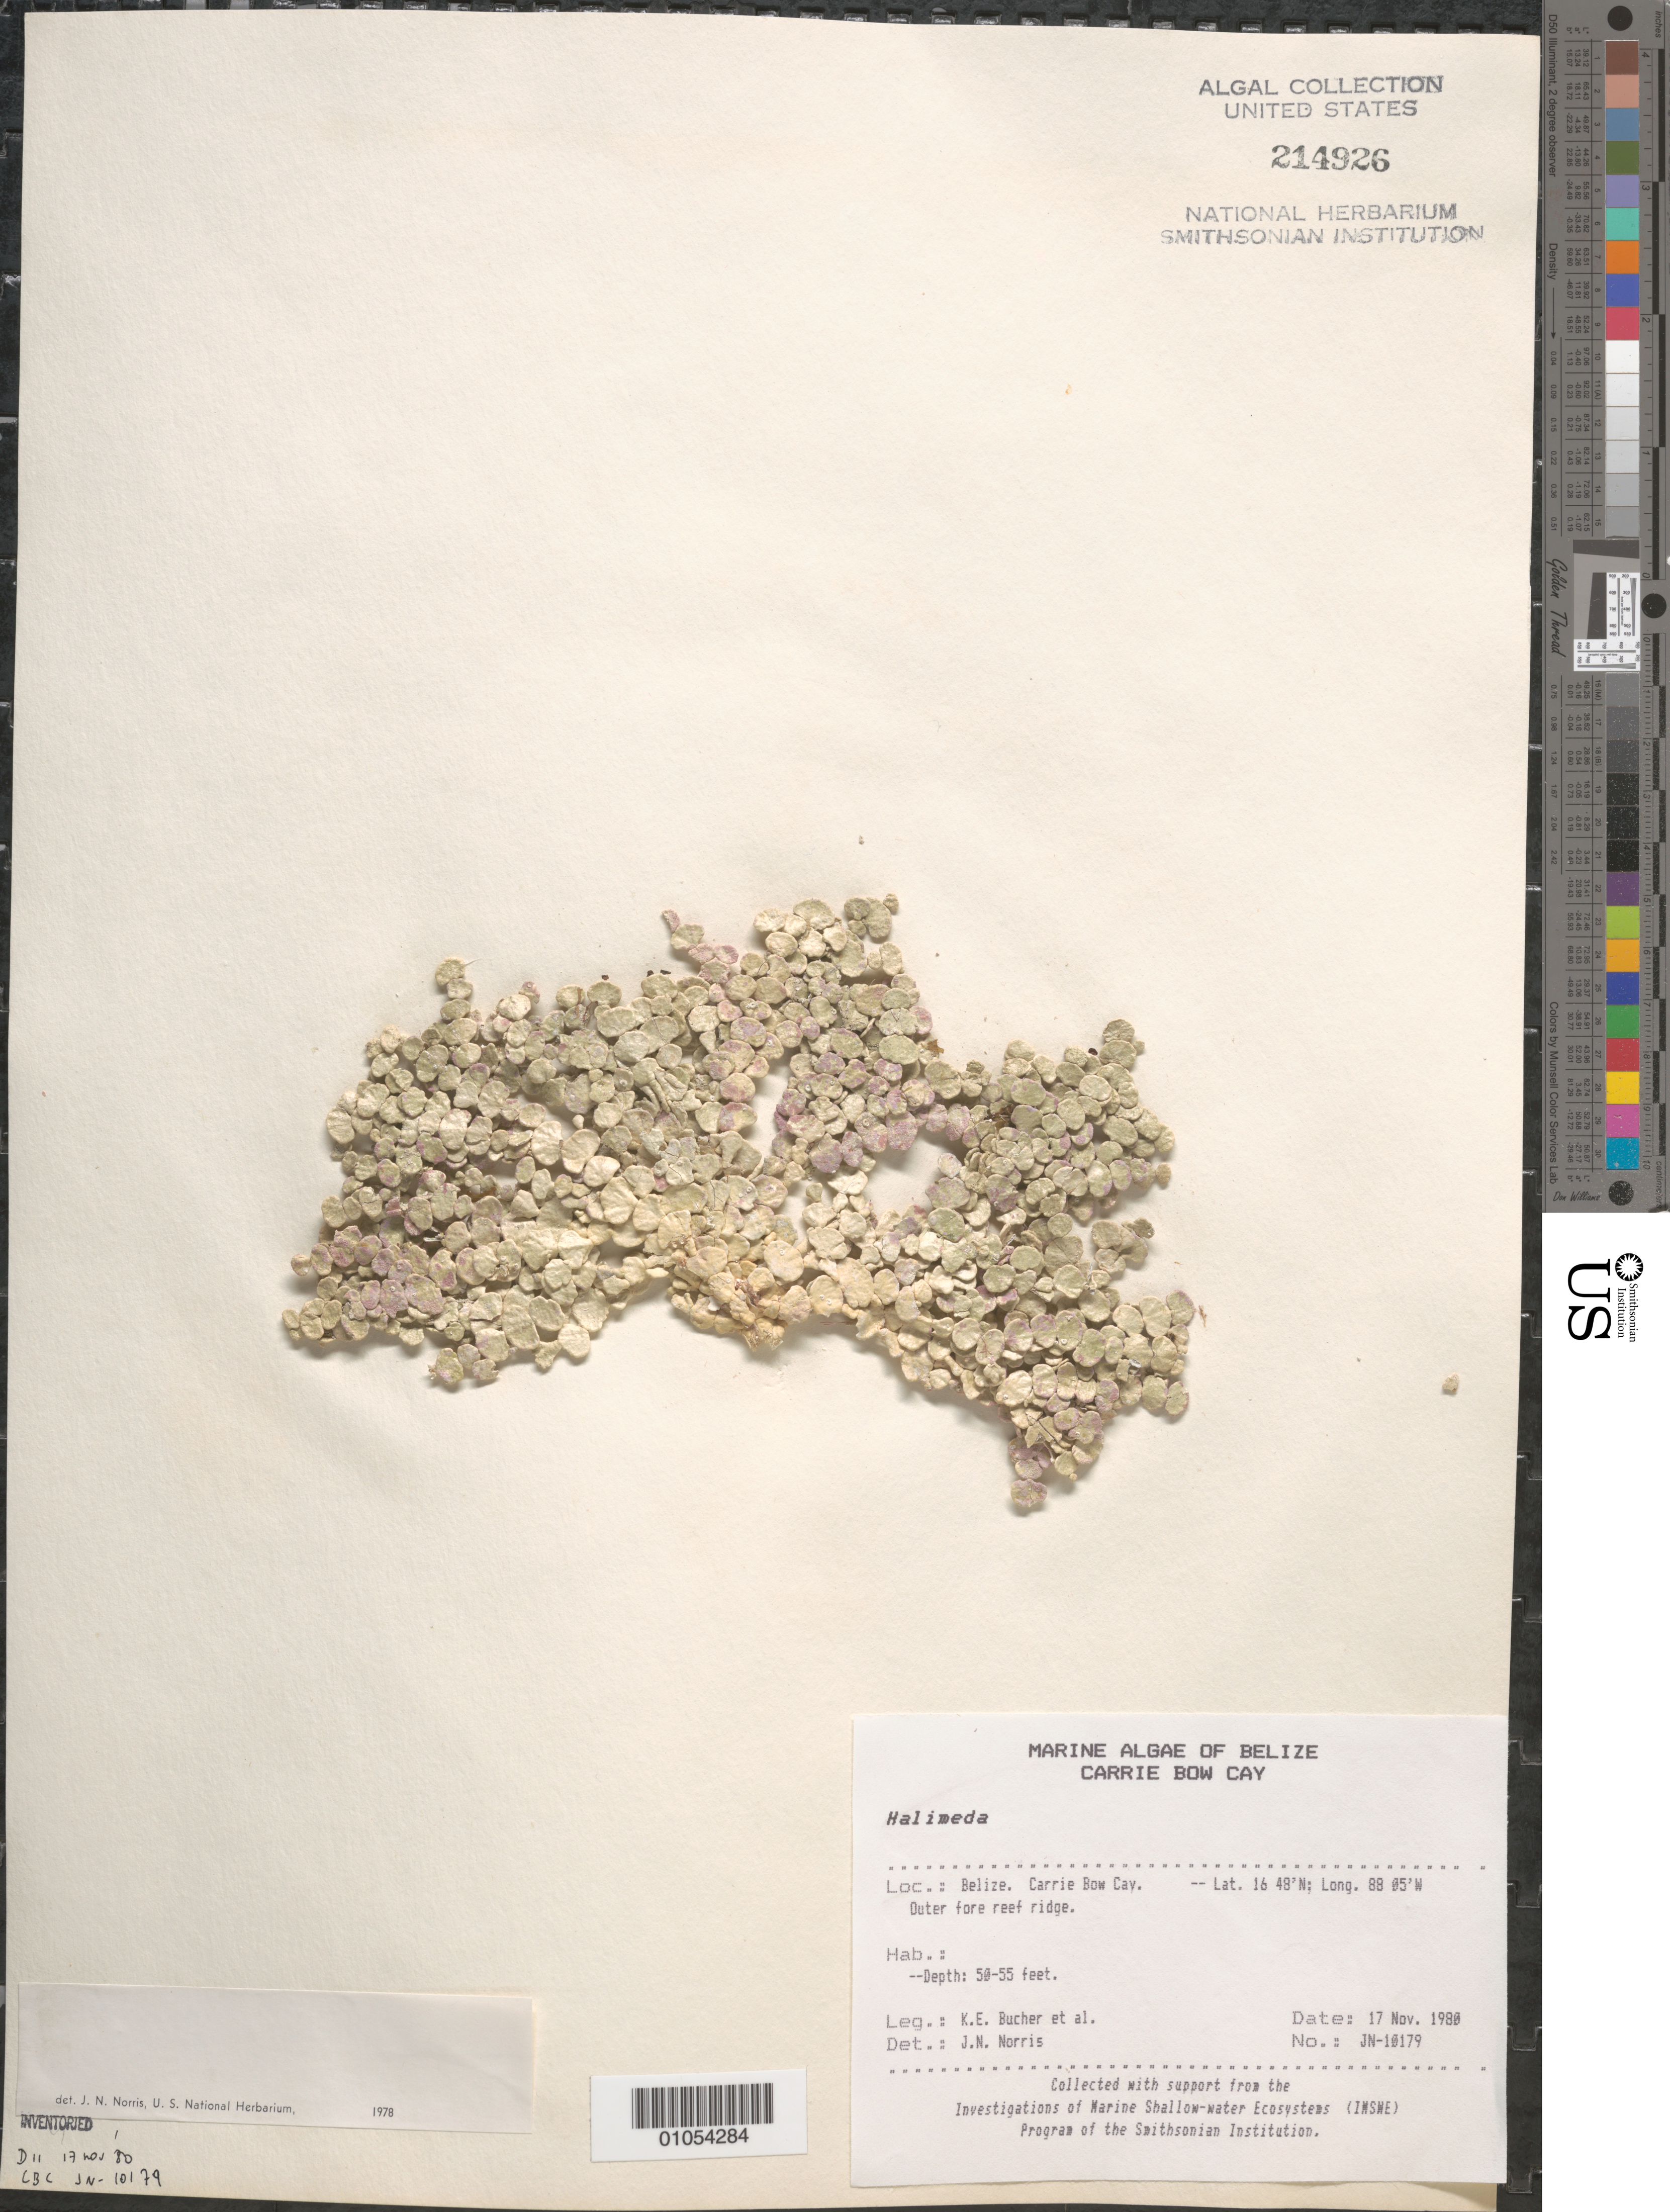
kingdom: Plantae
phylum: Chlorophyta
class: Ulvophyceae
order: Bryopsidales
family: Halimedaceae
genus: Halimeda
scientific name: Halimeda sp.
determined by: Norris, James N.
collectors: K. E. Bucher & et al.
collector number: JN-10179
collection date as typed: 17 Nov 1980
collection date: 1980-11-17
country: Belize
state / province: Stann Creek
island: Carrie Bow Cay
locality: Outer fore reef ridge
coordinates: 16 48'N, 88 05'W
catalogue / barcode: US 214926